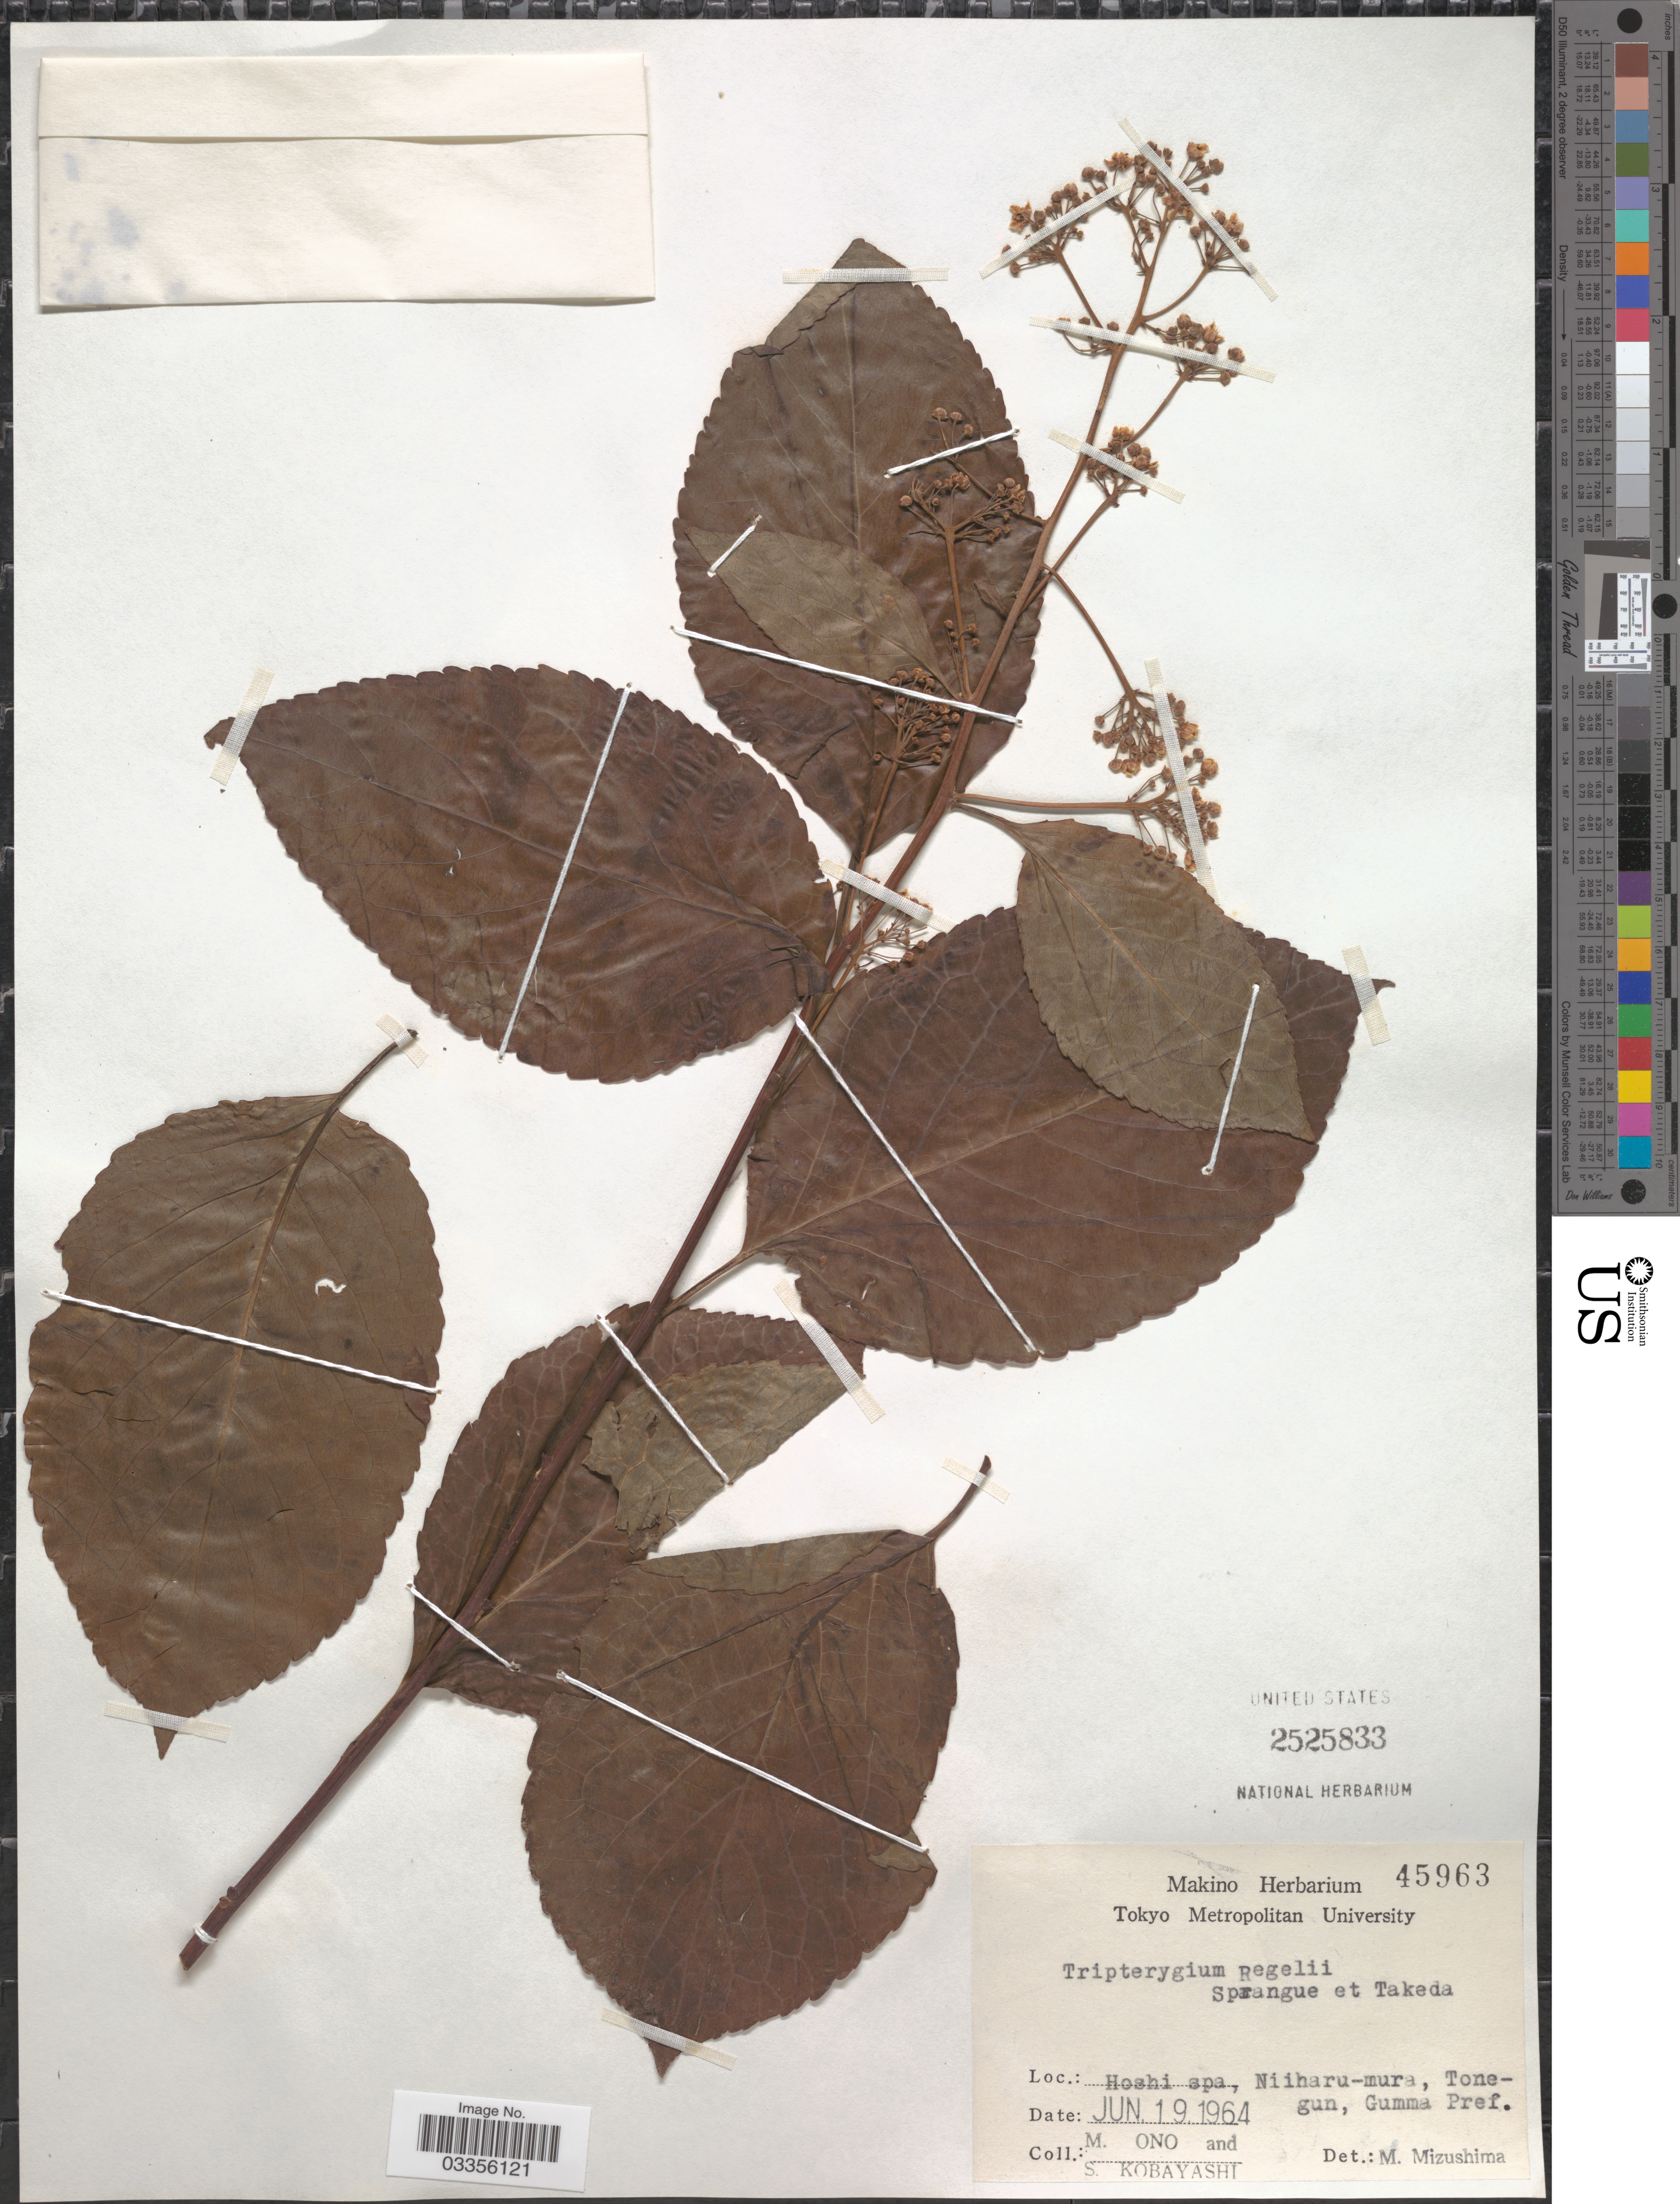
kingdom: Plantae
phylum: Tracheophyta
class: Magnoliopsida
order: Celastrales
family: Celastraceae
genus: Tripterygium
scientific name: Tripterygium regelii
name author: Sprague & Takeda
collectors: M. Ono & S. Kobayashi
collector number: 45963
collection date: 1964-06-19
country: Japan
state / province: Tokyo, Federal City of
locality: Hoshi spa, Niiharu-mura, Tone-gun, Gumma Pref.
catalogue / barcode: US 2525833